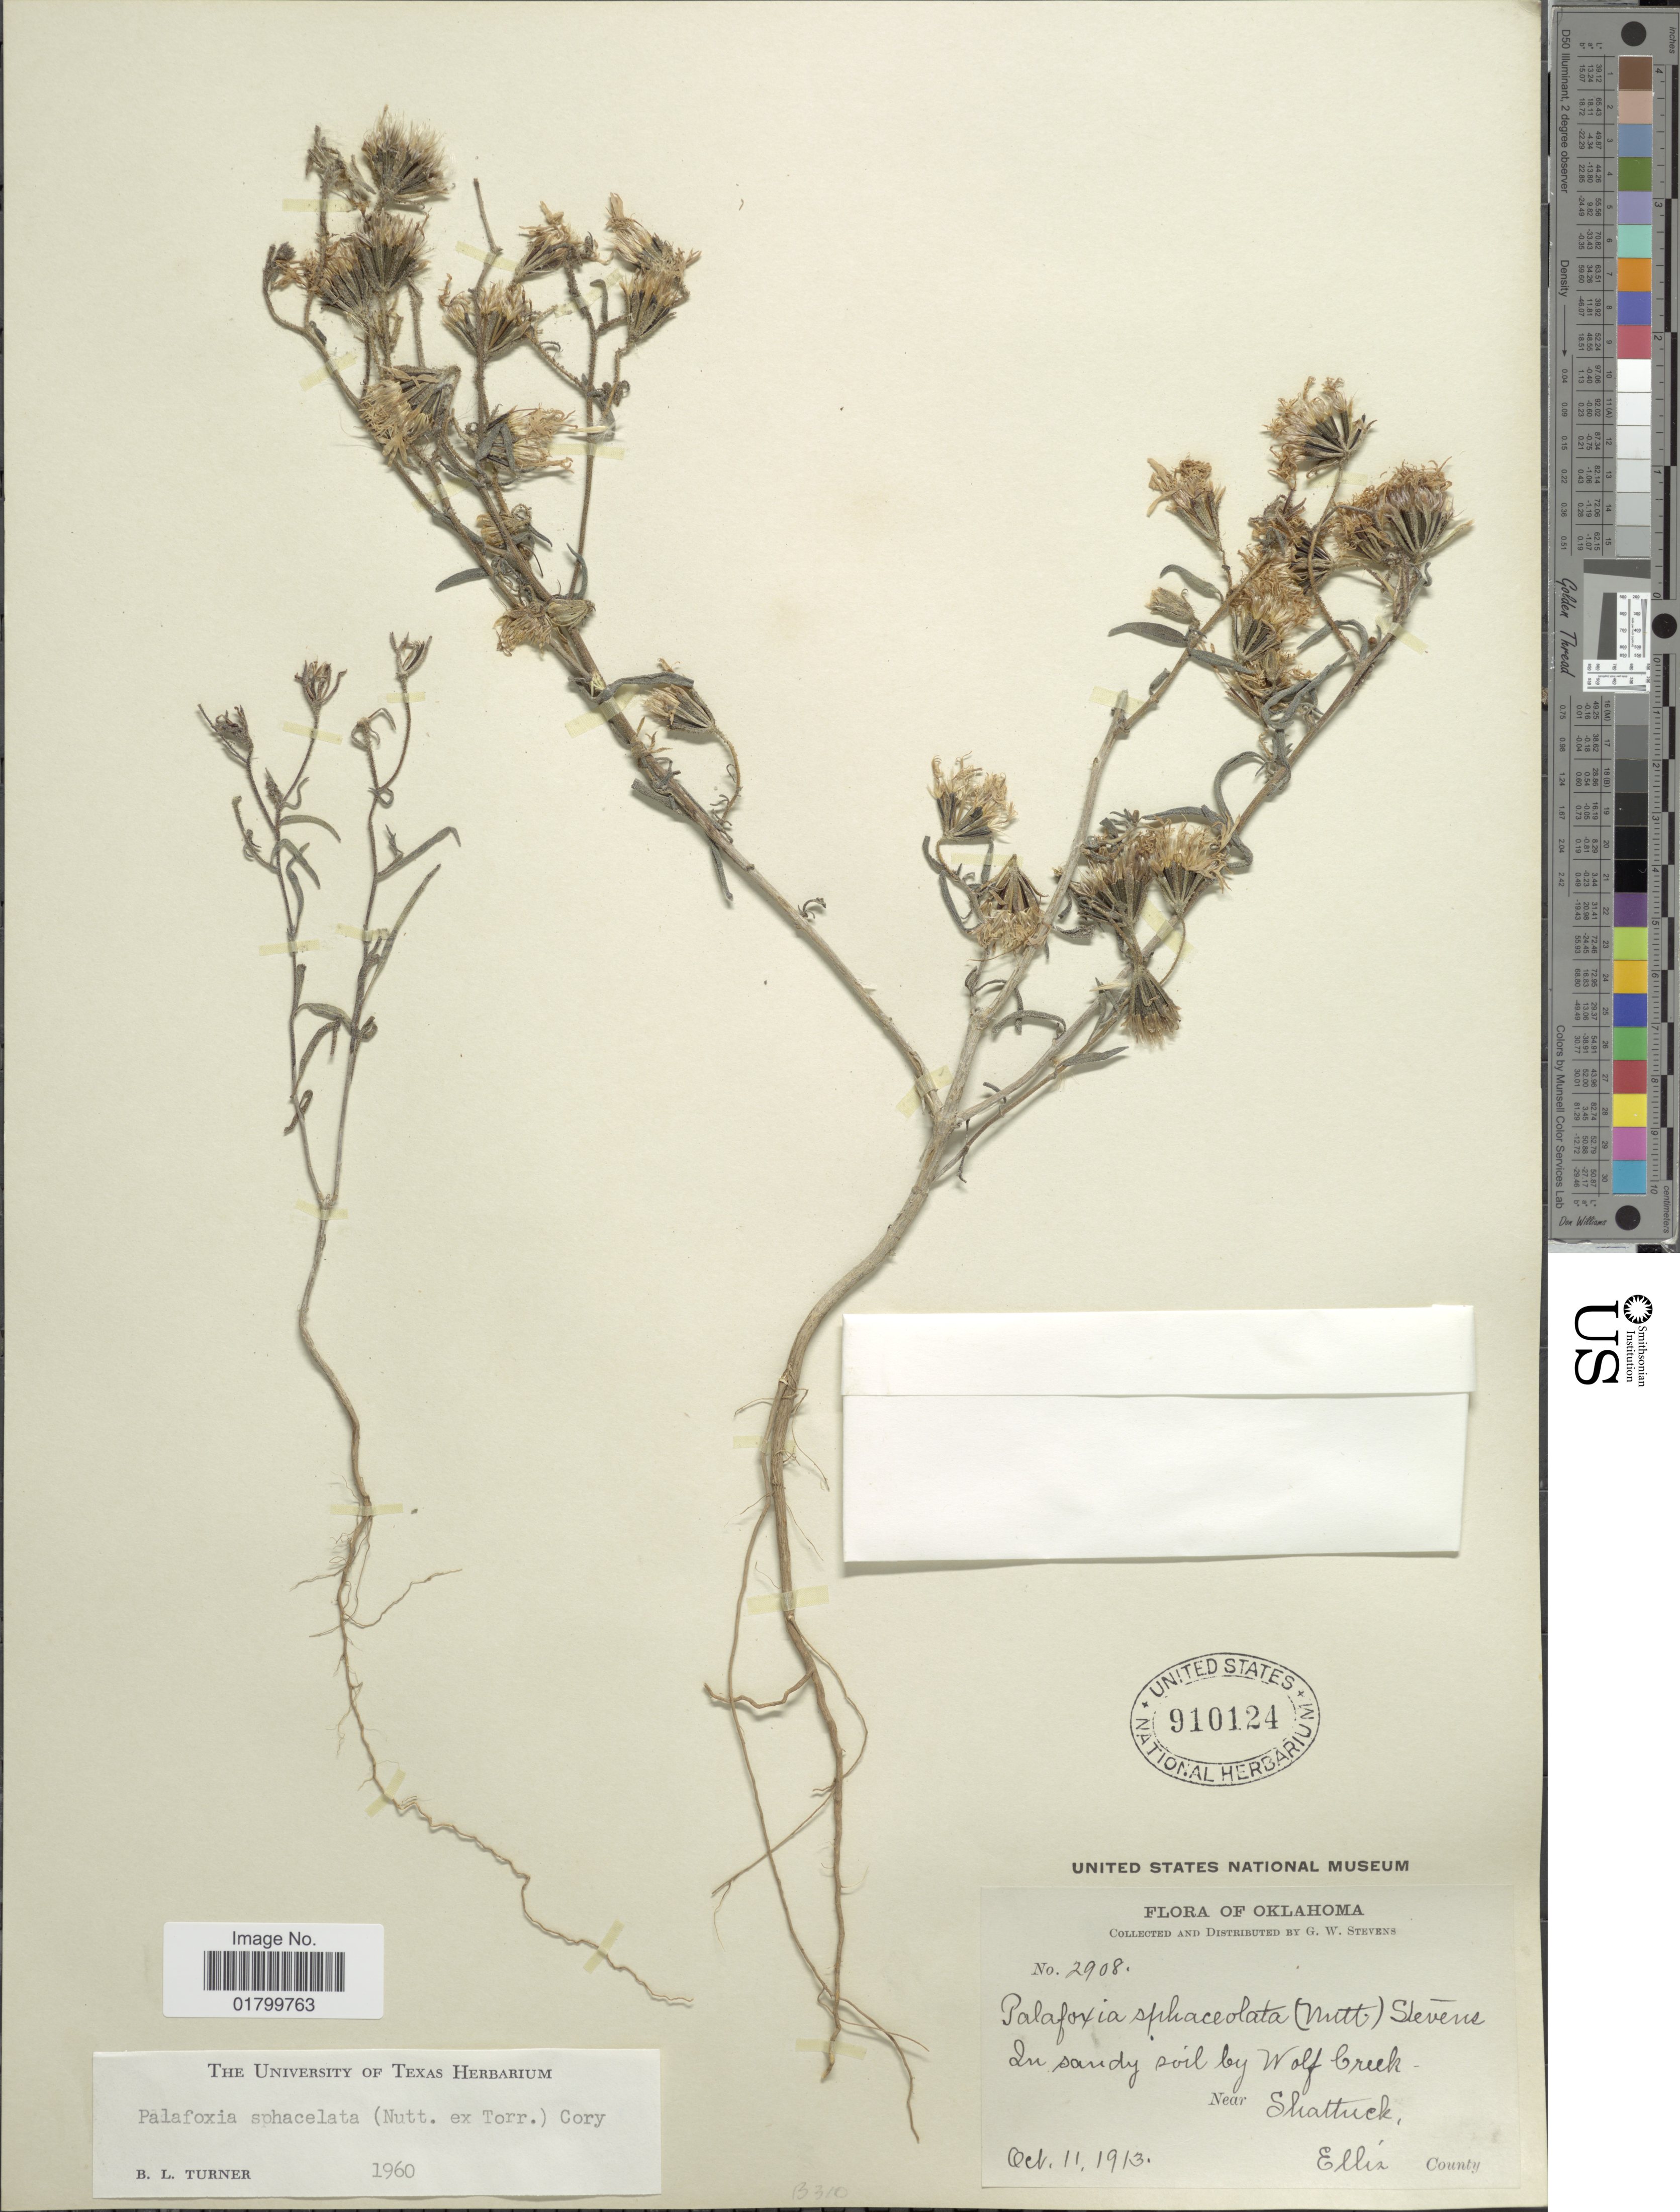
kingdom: Plantae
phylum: Tracheophyta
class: Magnoliopsida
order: Asterales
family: Asteraceae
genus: Palafoxia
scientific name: Palafoxia sphacelata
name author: (Nutt. ex Torr.) Cory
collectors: G. W. Stevens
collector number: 2908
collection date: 1913-10-11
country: United States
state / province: Oklahoma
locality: In sandy soil by Wolf Creek, near Shattuck, Elliz County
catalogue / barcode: US 910124